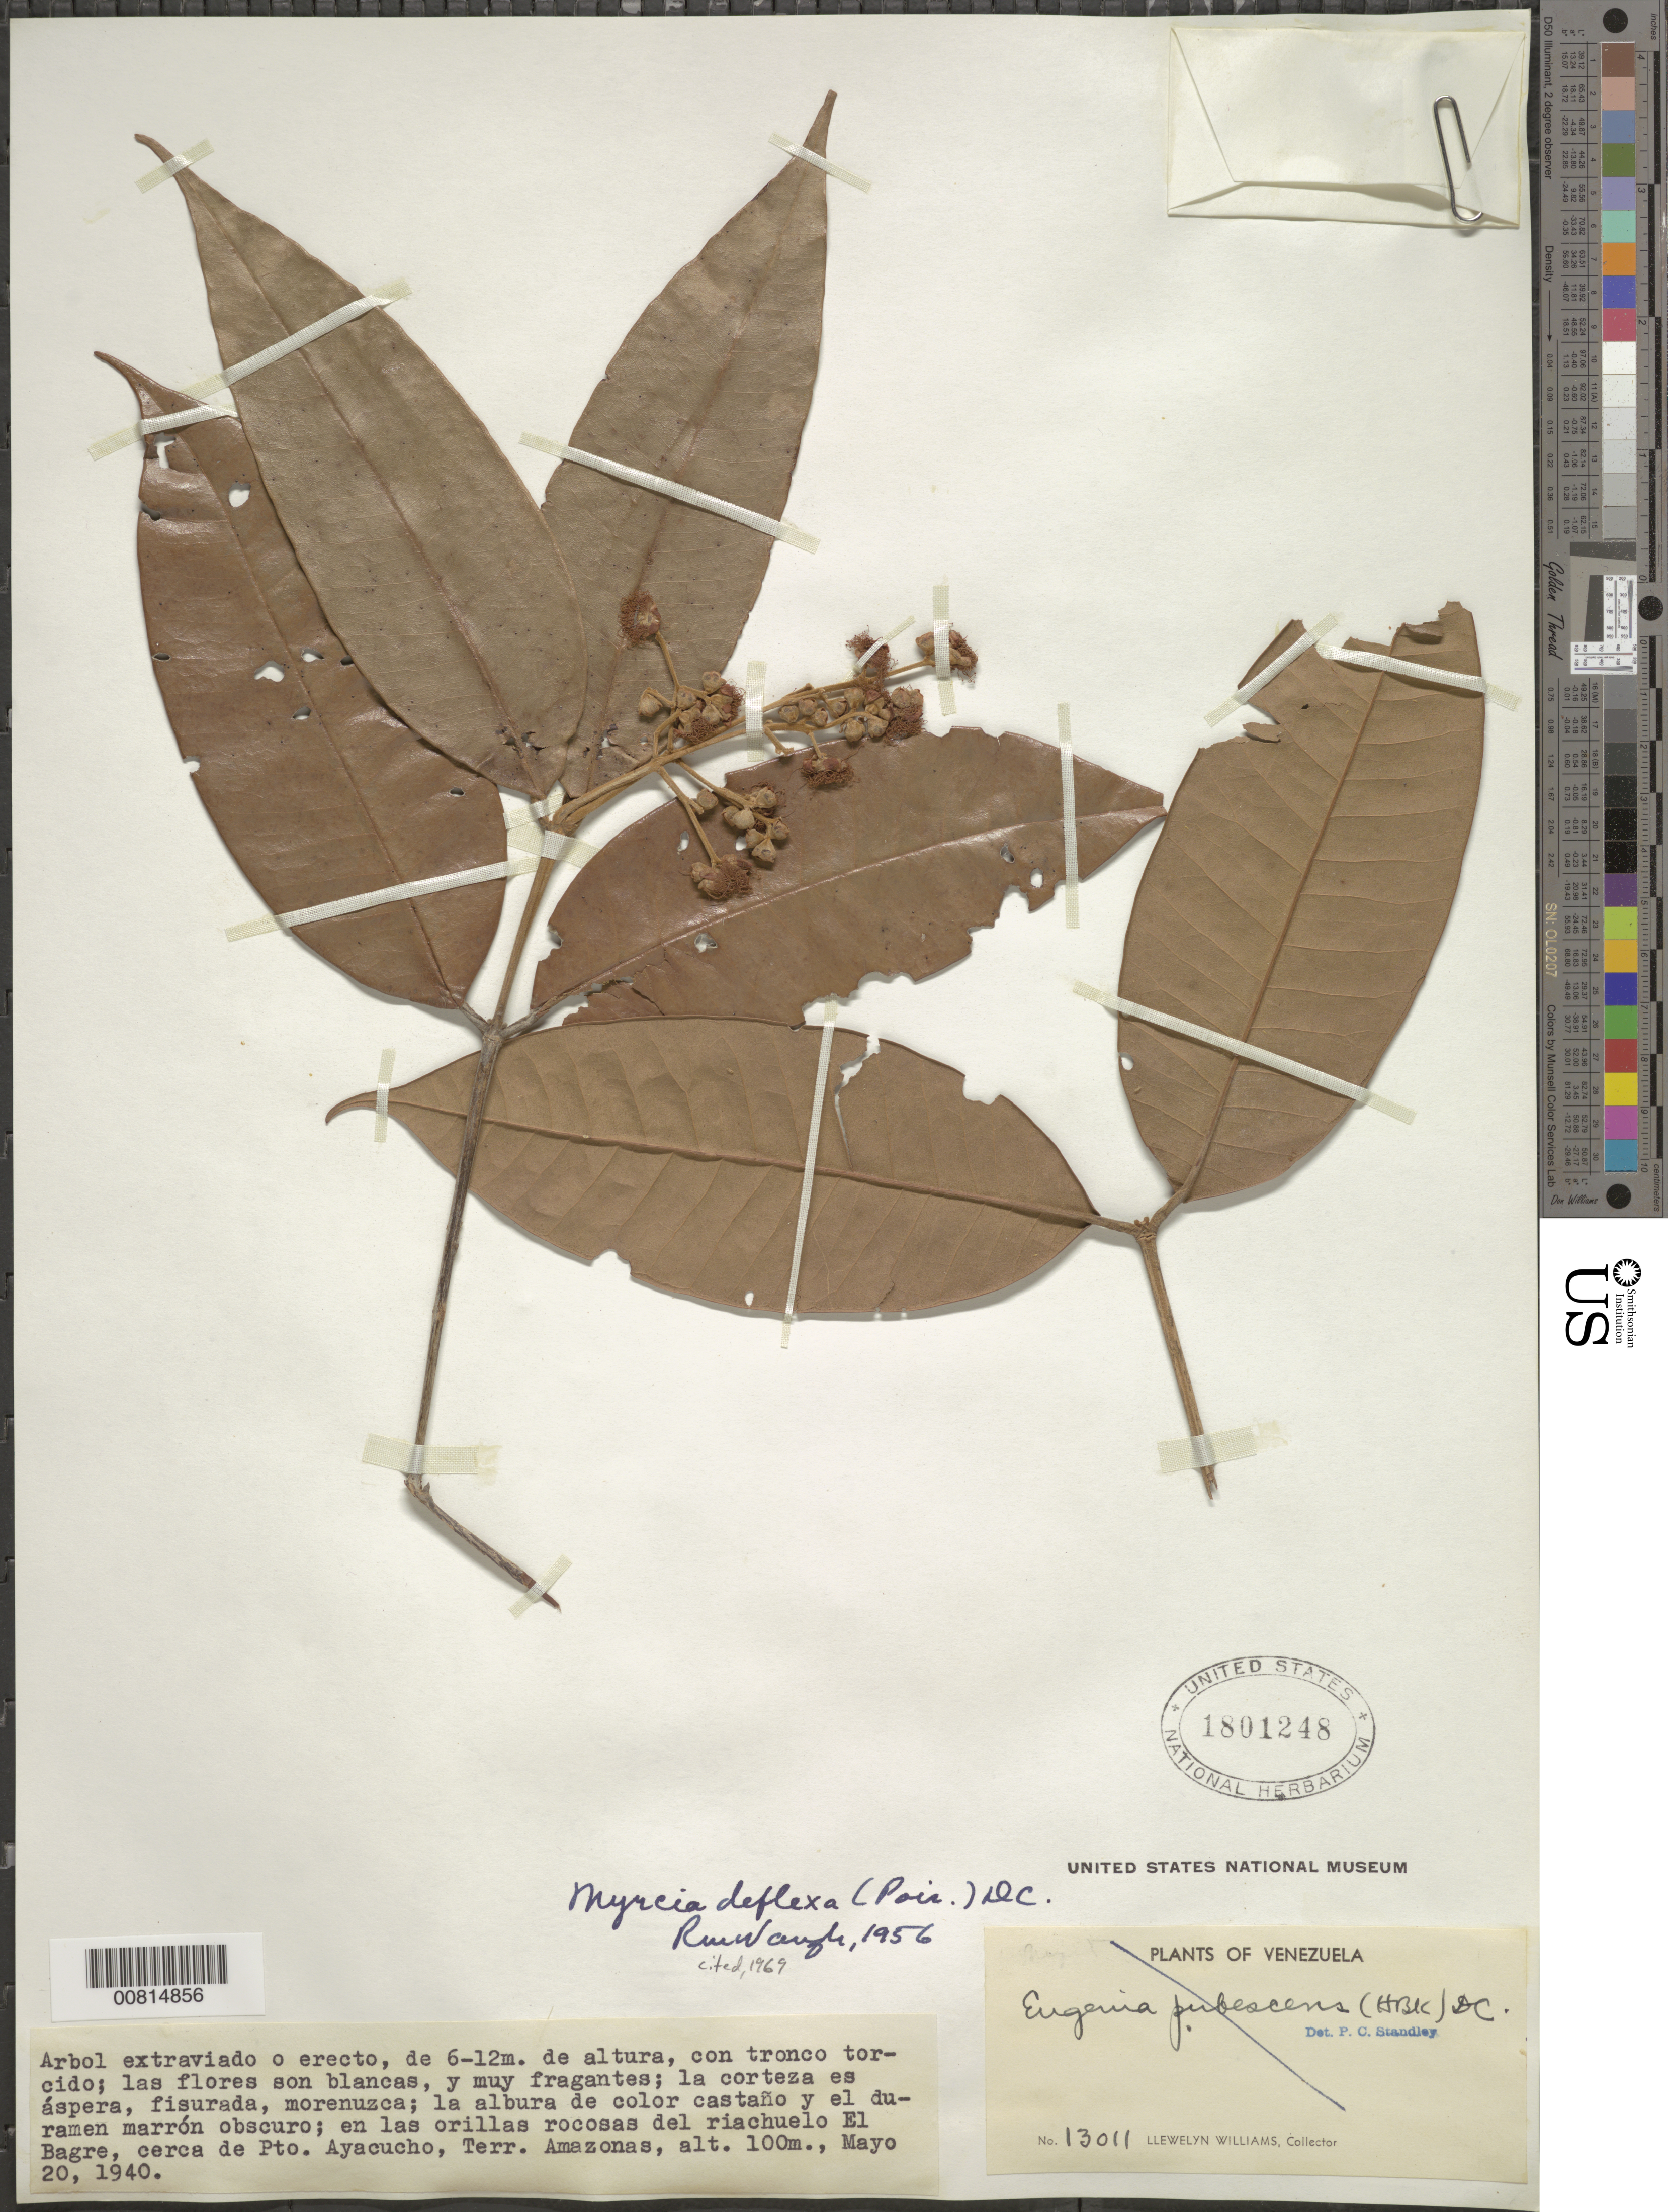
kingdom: Plantae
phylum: Tracheophyta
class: Magnoliopsida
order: Myrtales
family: Myrtaceae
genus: Myrcia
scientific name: Myrcia deflexa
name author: (Poir.) DC.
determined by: McVaugh, R.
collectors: Ll. Williams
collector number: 13011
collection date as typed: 20-May-40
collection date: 1940-05-20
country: Venezuela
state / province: Amazonas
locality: Puerto Ayacucho, El Bagre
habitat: Orillas rocosas del riachuelo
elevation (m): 100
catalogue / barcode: US 1801248